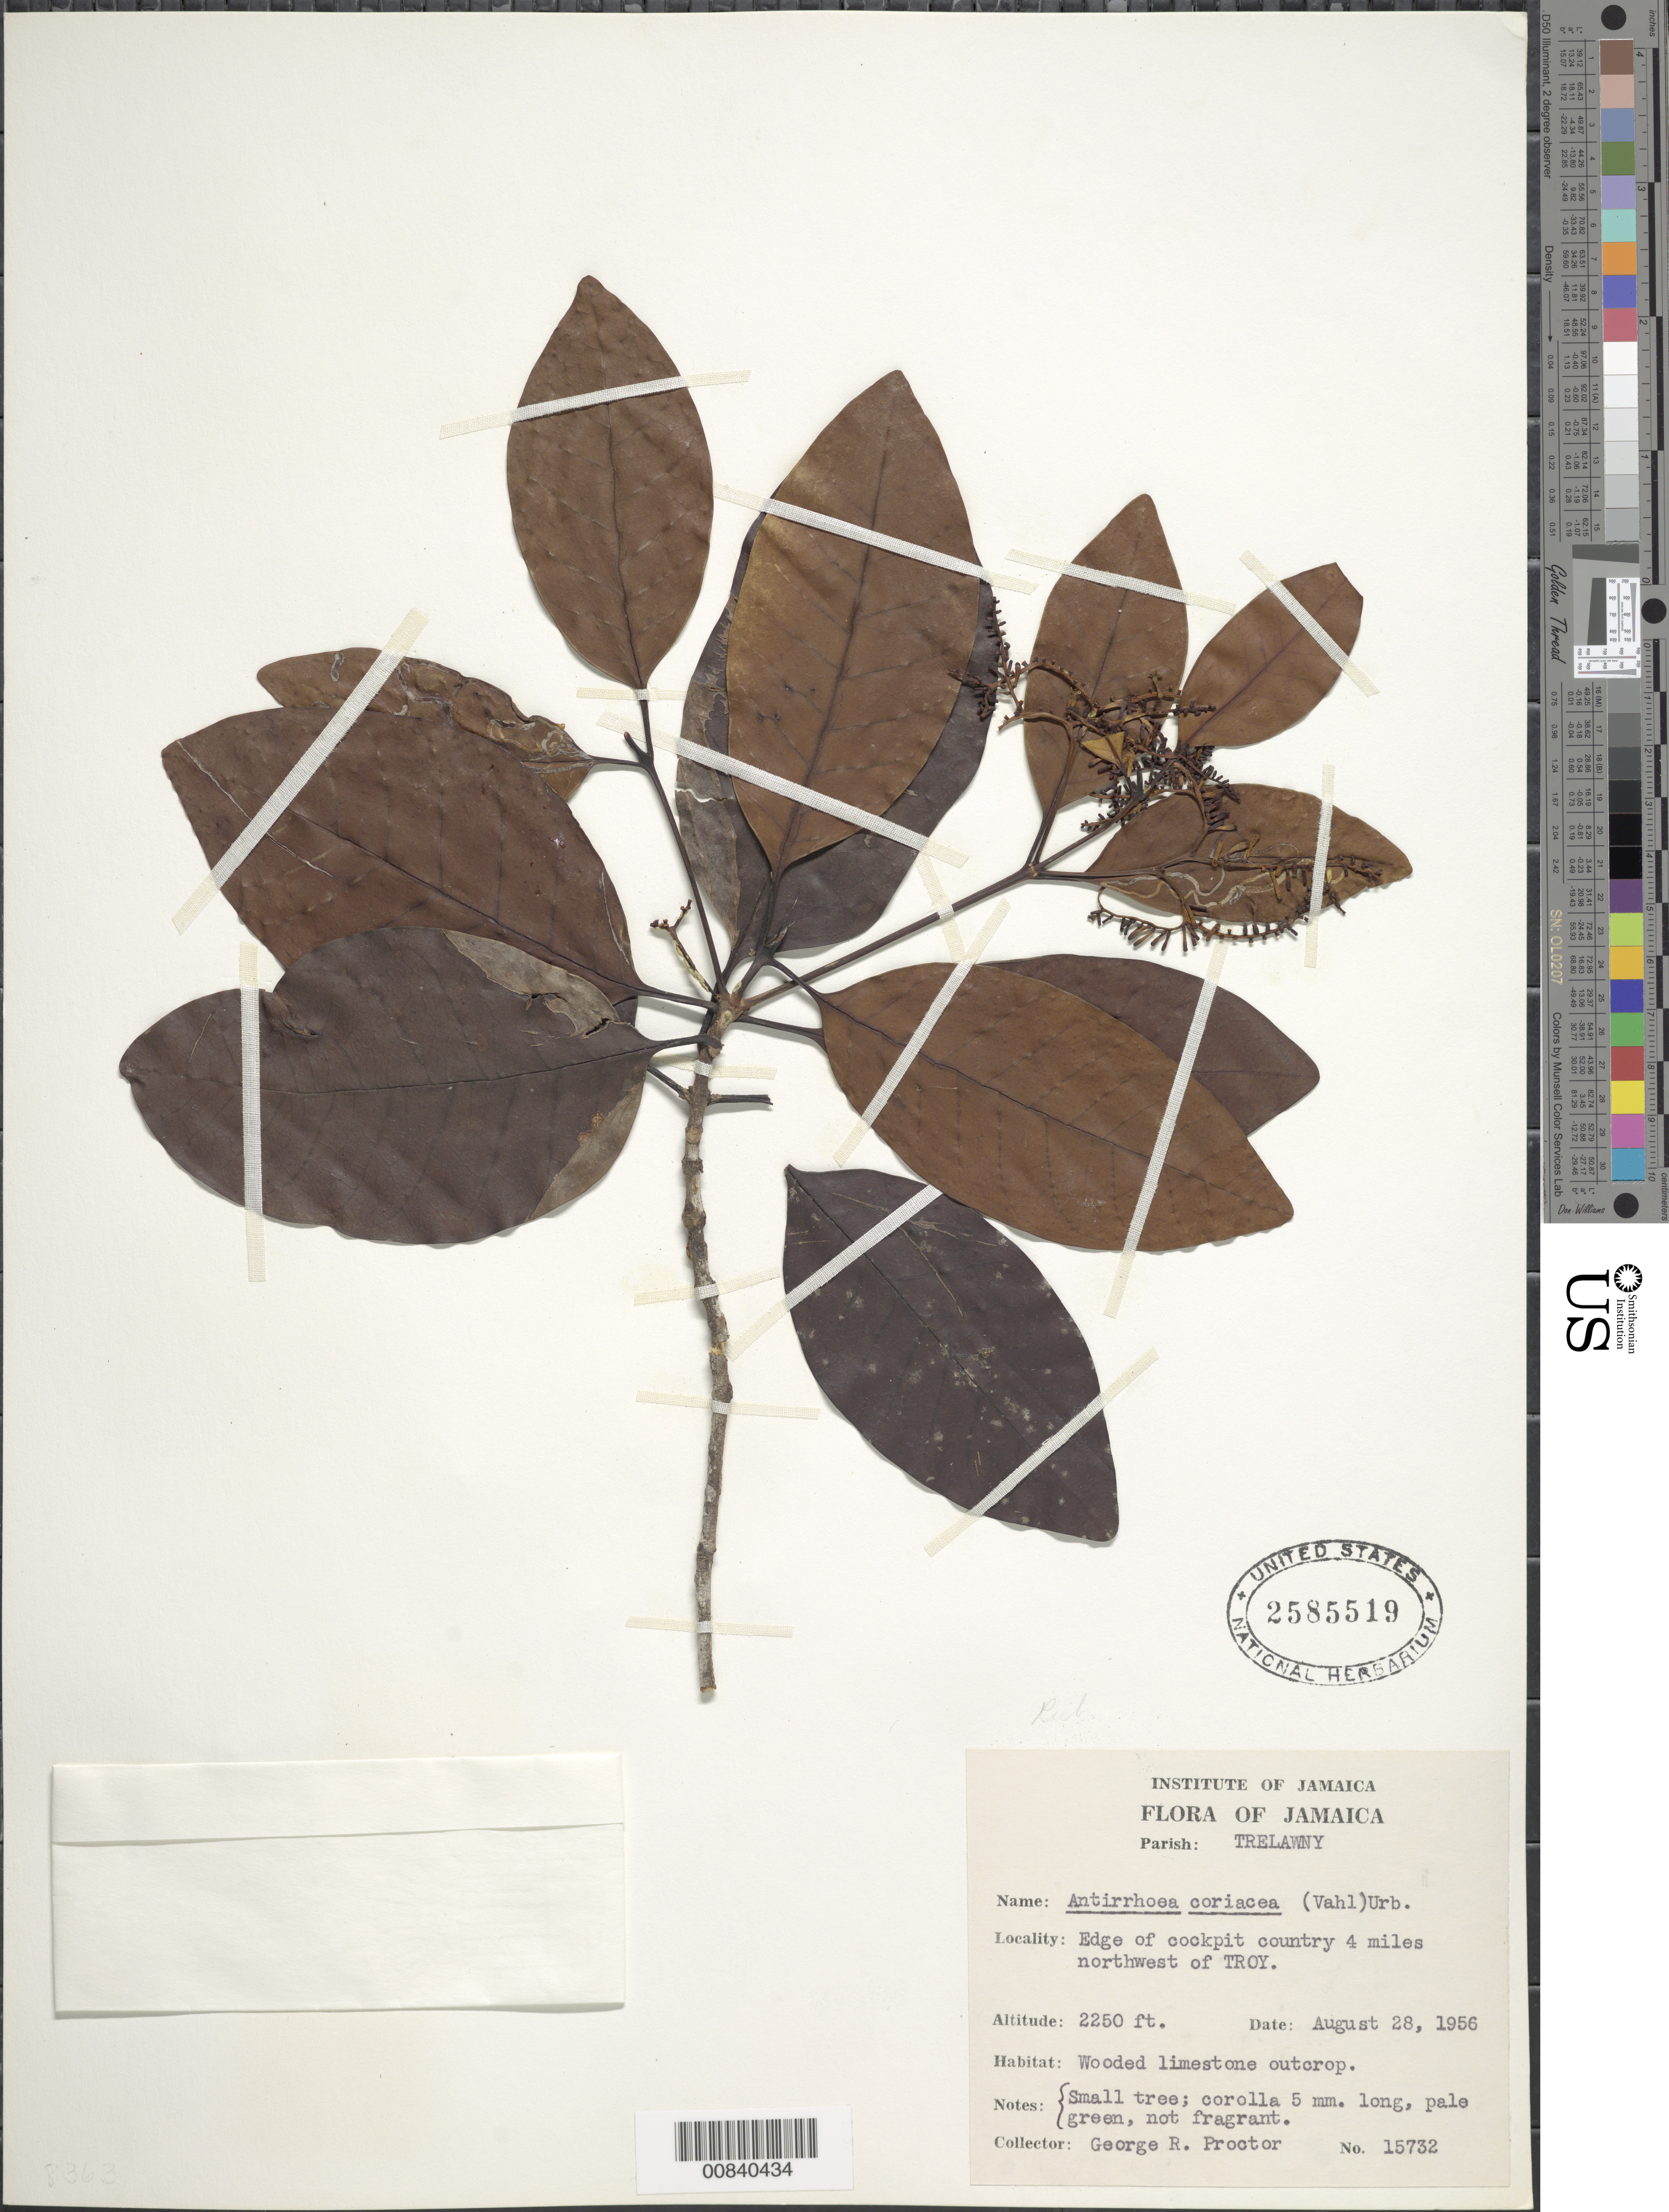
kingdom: Plantae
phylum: Tracheophyta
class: Magnoliopsida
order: Gentianales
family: Rubiaceae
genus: Stenostomum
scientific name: Stenostomum coriaceum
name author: (Vahl) Griseb.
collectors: G. R. Proctor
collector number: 15732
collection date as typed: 28 Aug 1956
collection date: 1956-08-28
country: Jamaica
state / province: Trelawny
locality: Edge of Cockpit Country, 4 miles northwest of Troy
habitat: Wooded limestone outcrop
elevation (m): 686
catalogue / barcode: US 2585519